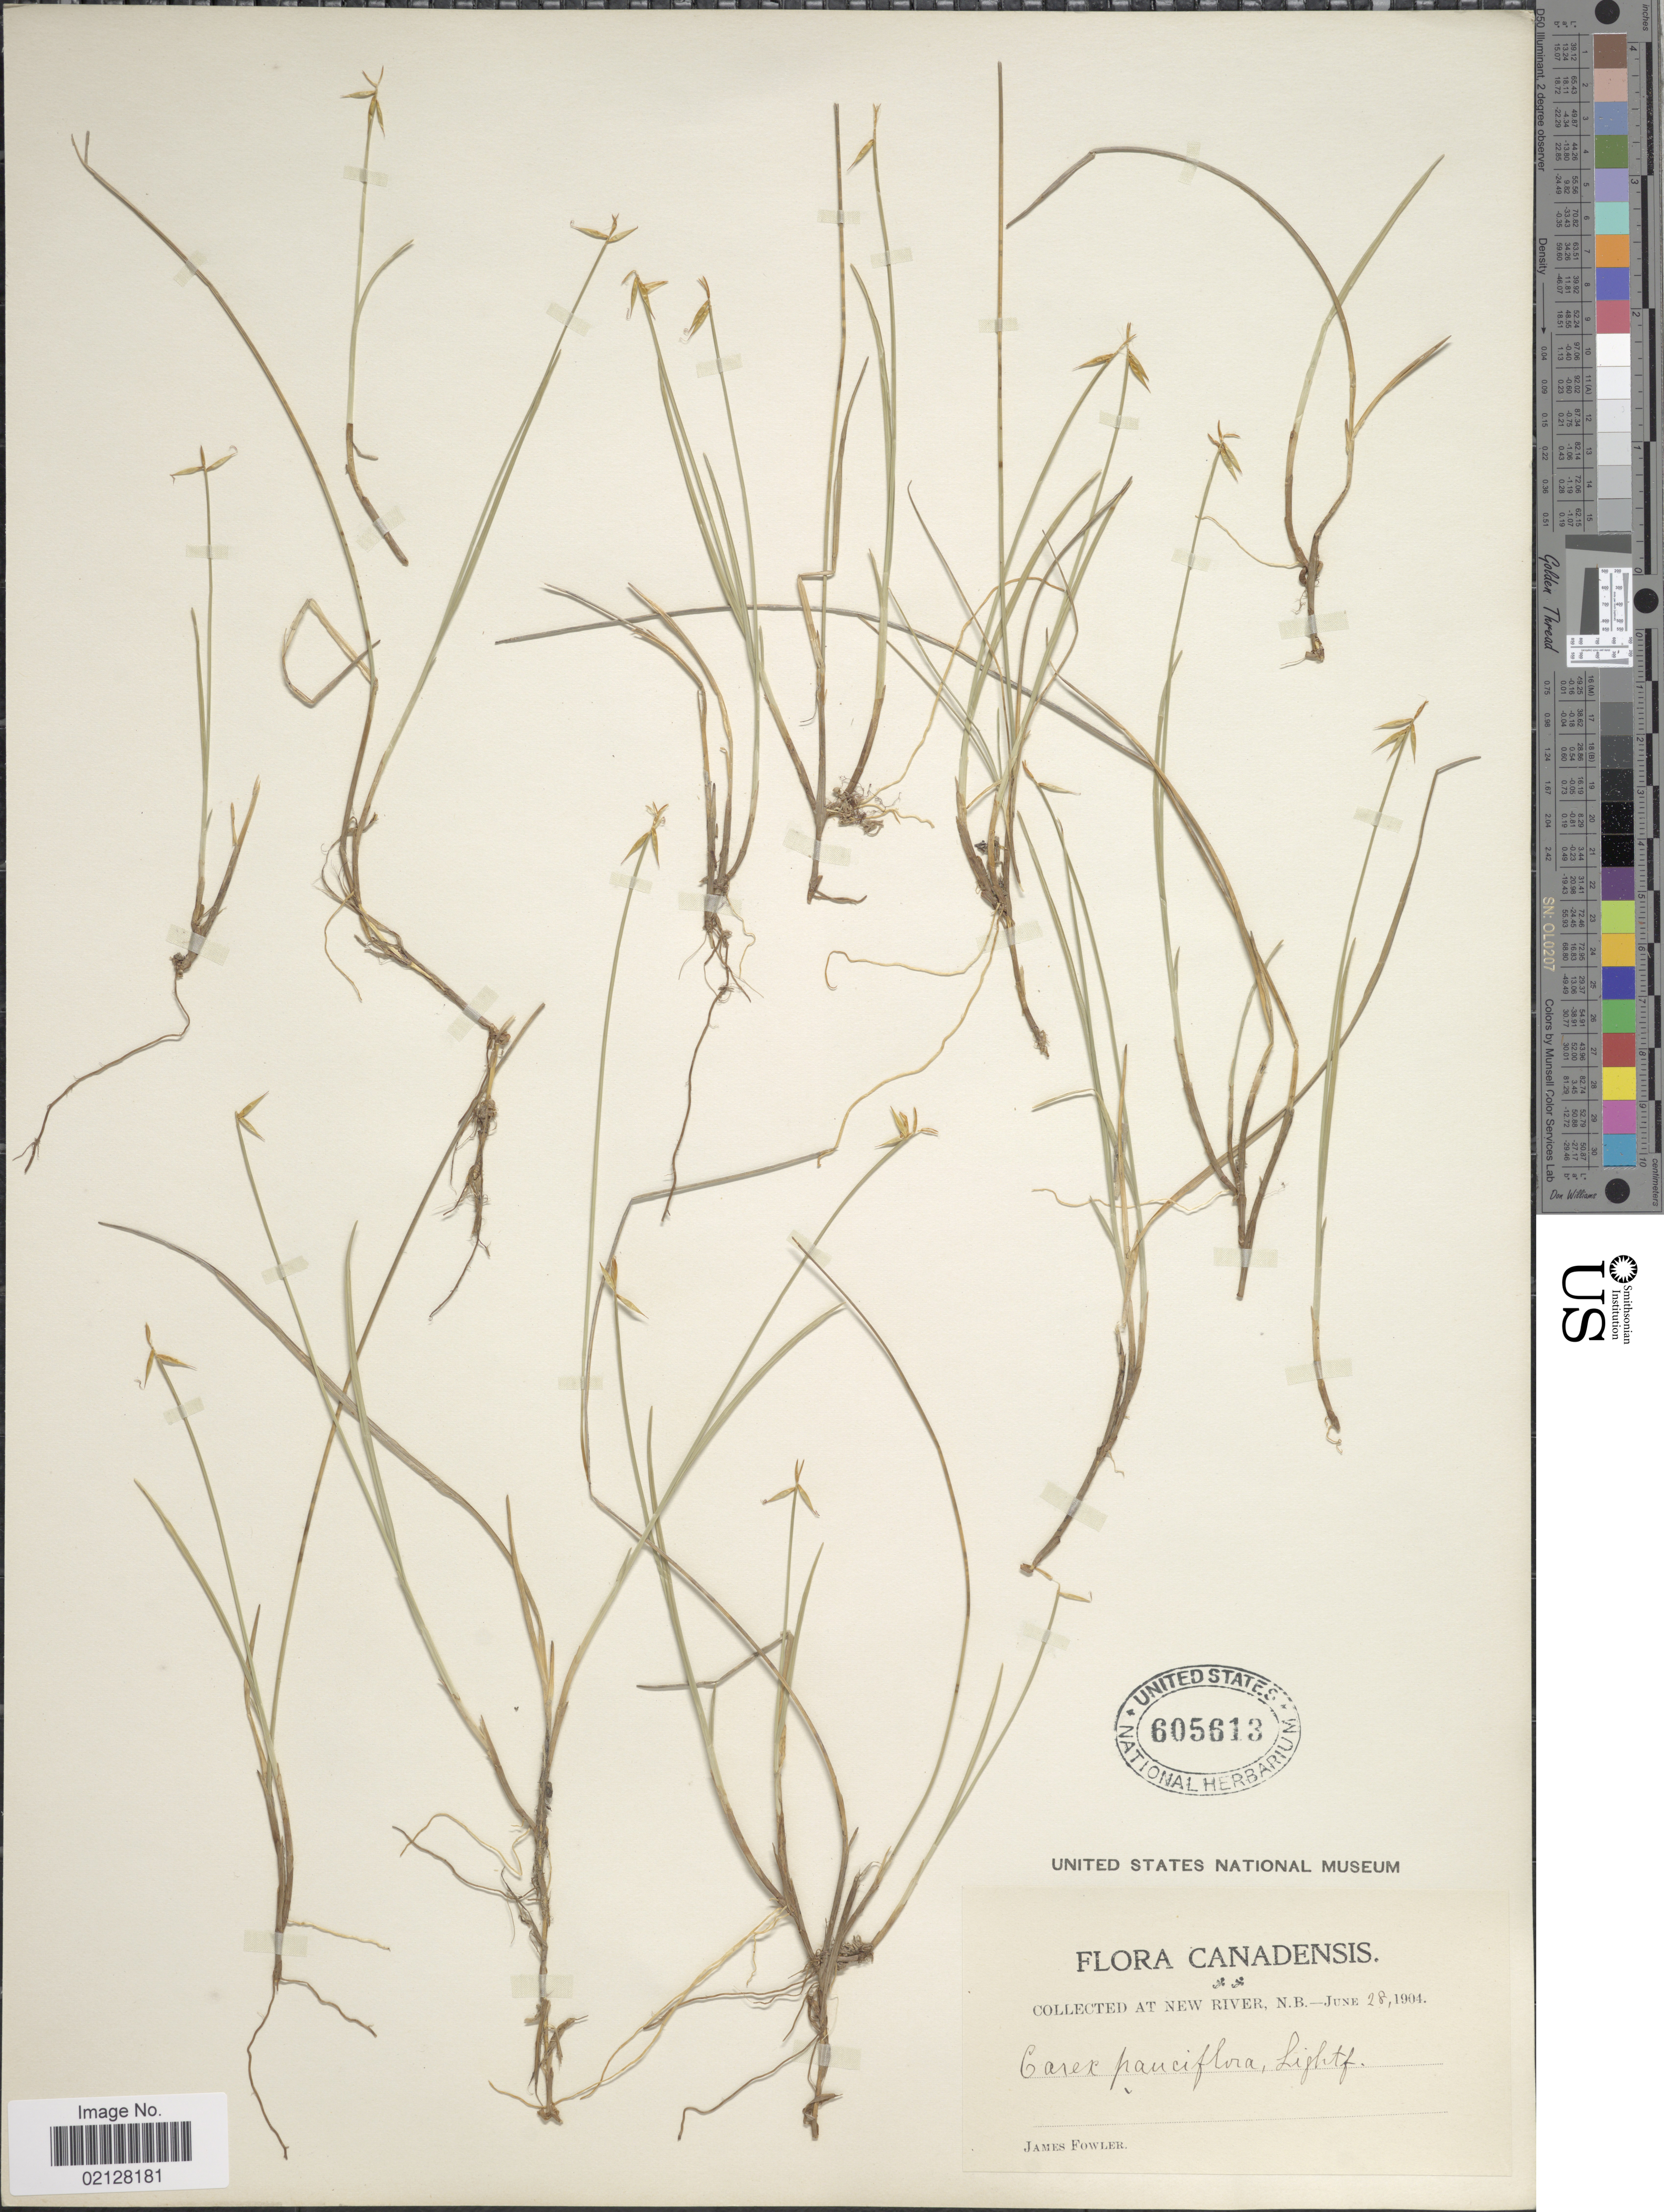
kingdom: Plantae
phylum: Tracheophyta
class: Liliopsida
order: Poales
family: Cyperaceae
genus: Carex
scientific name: Carex pauciflora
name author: Lightf.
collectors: J. P. Fowler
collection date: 1904-06-28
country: Canada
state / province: New Brunswick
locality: New River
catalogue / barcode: US 605613